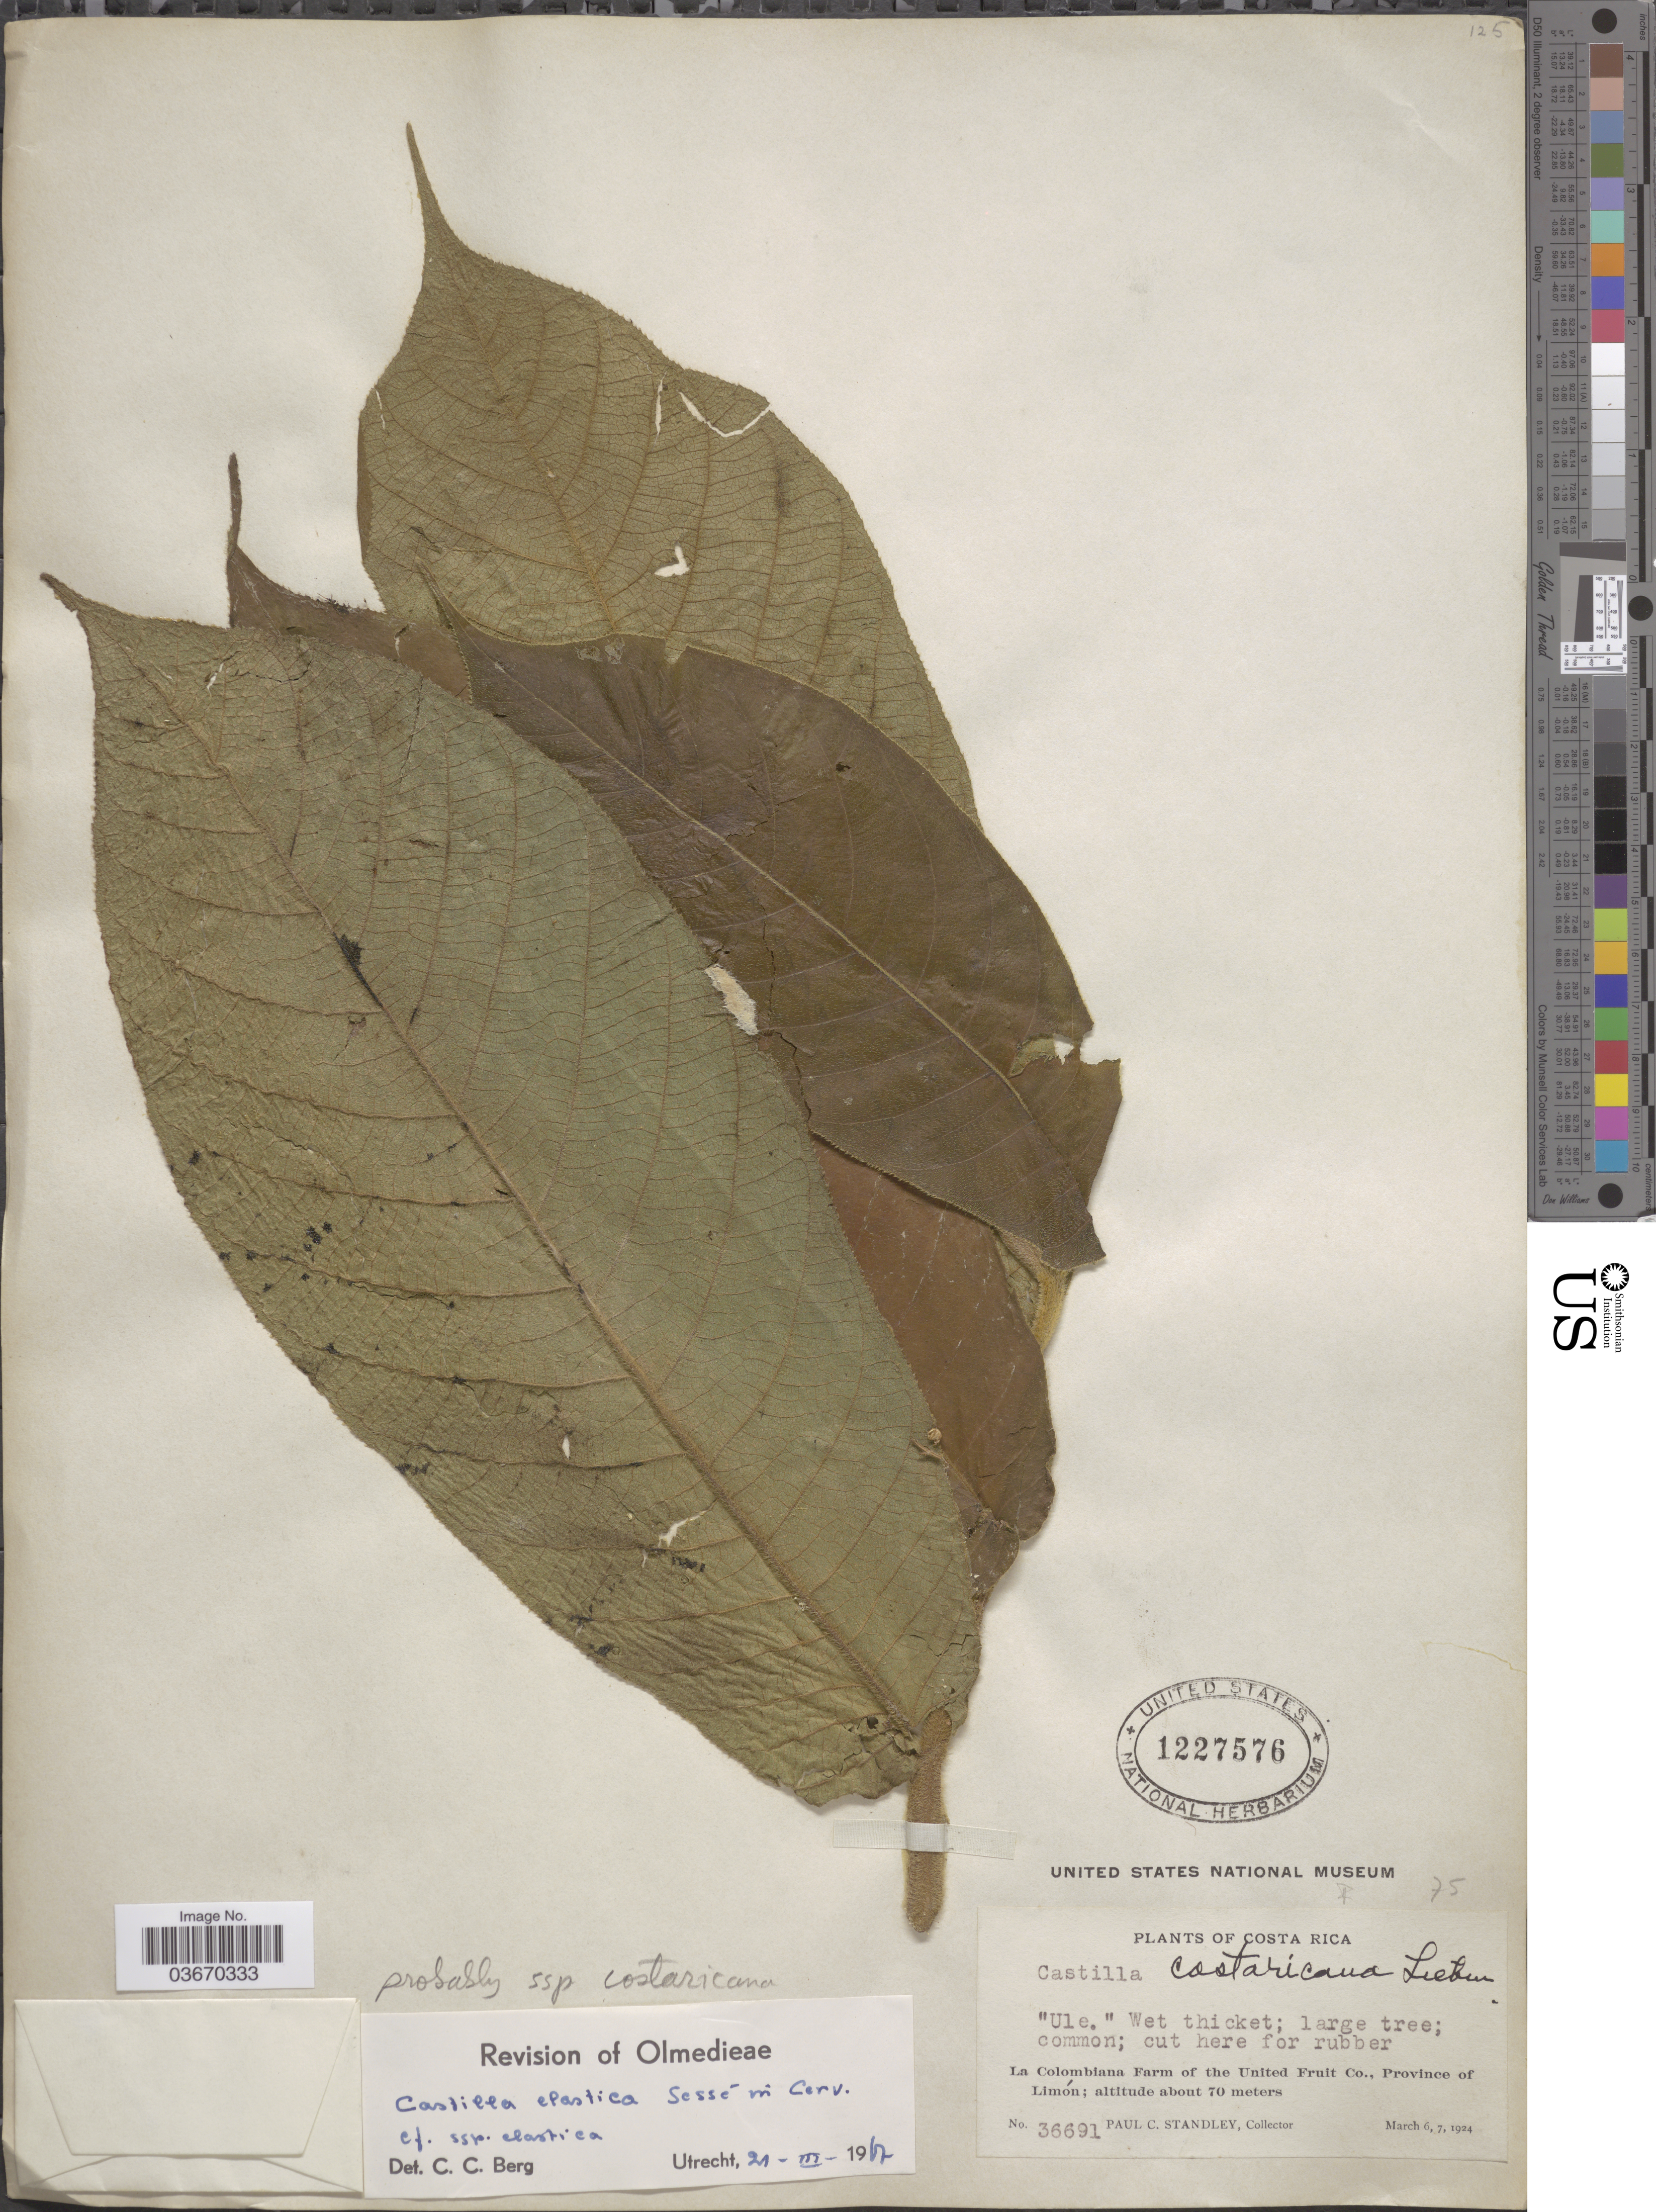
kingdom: Plantae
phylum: Tracheophyta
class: Magnoliopsida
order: Rosales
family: Moraceae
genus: Castilla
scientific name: Castilla elastica subsp. costaricana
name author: (Liebm.) C.C. Berg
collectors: P. C. Standley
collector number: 36691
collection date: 1924-03-06/1924-03-07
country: Costa Rica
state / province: Limón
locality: La Colombiana Farm of the United Fruit Co., Province of Limón.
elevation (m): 70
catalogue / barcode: US 1227576